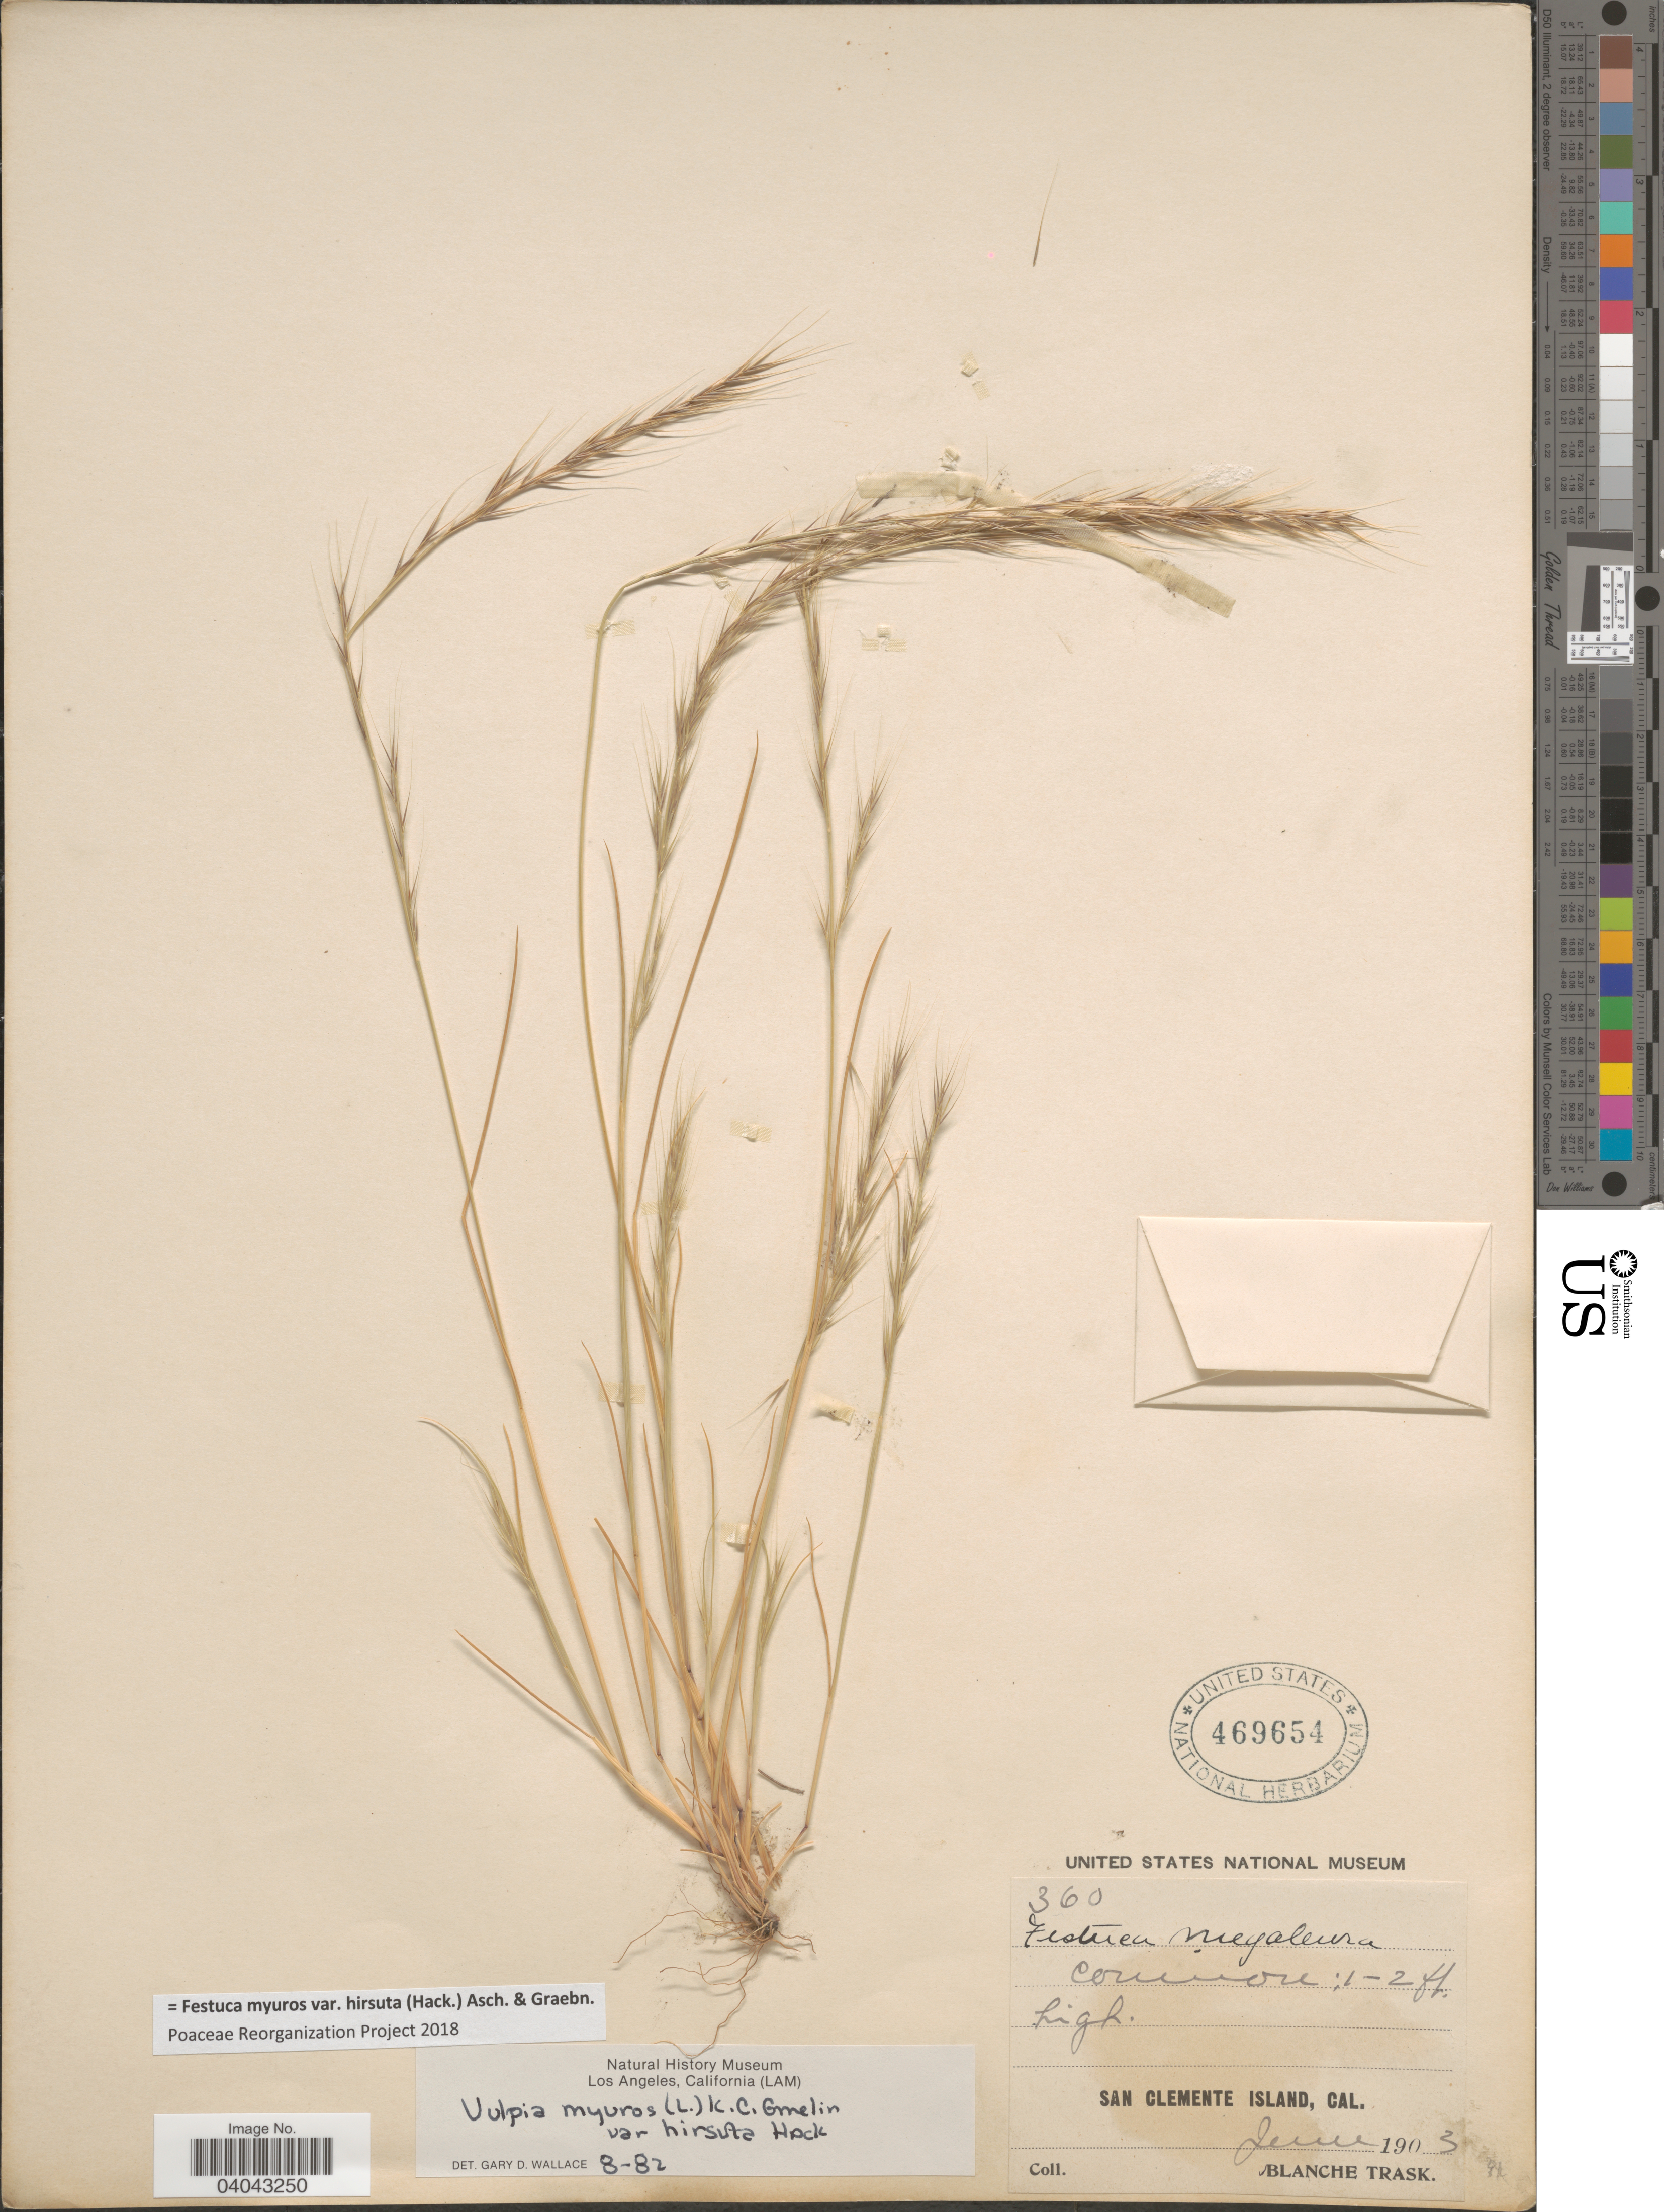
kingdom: Plantae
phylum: Tracheophyta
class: Liliopsida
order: Poales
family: Poaceae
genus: Festuca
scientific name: Festuca myuros var. hirsuta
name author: (Hack.) Asch. & Graebn.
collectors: B. Trask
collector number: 360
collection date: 1903-06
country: United States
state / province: California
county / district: Los Angeles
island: San Clemente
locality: San Clemente Island.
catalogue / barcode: US 469654